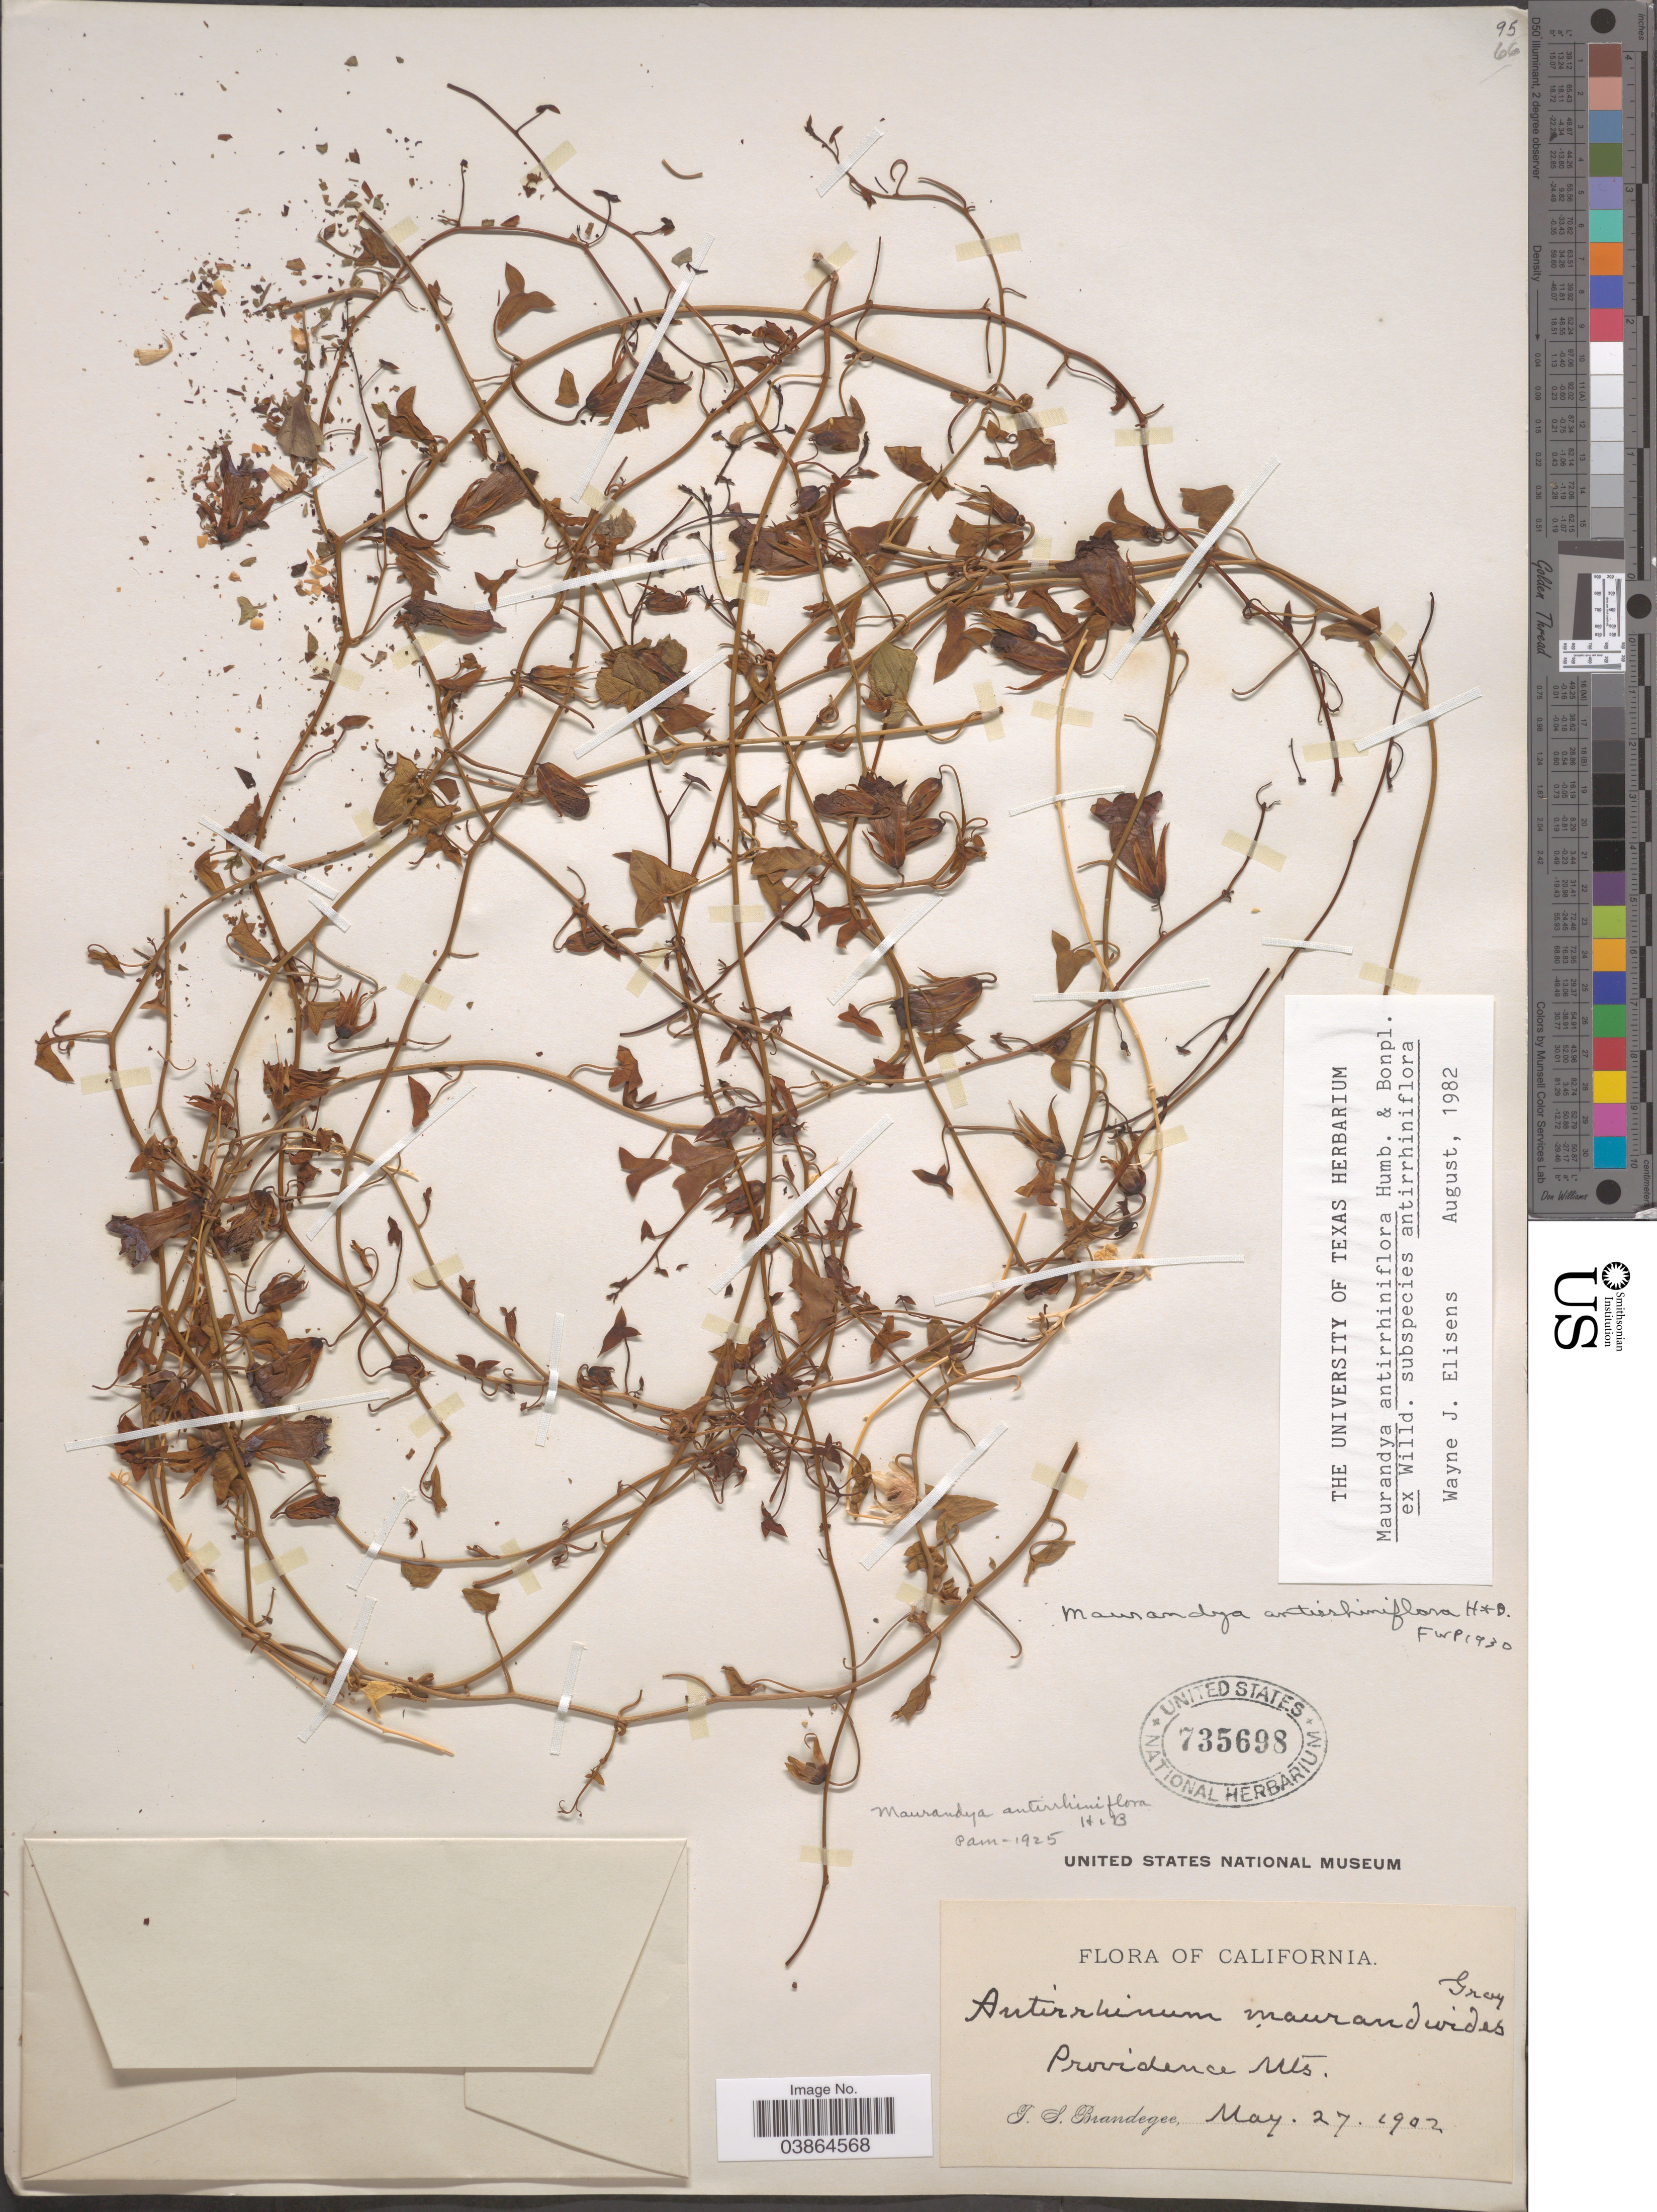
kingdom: Plantae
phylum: Tracheophyta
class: Magnoliopsida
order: Lamiales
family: Plantaginaceae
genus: Maurandya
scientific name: Maurandya antirrhiniflora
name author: Humb. & Bonpl. ex Willd.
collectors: T. S. Brandegee (herbarium)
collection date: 1902-05-27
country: United States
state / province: California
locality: Providence Mts.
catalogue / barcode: US 735698